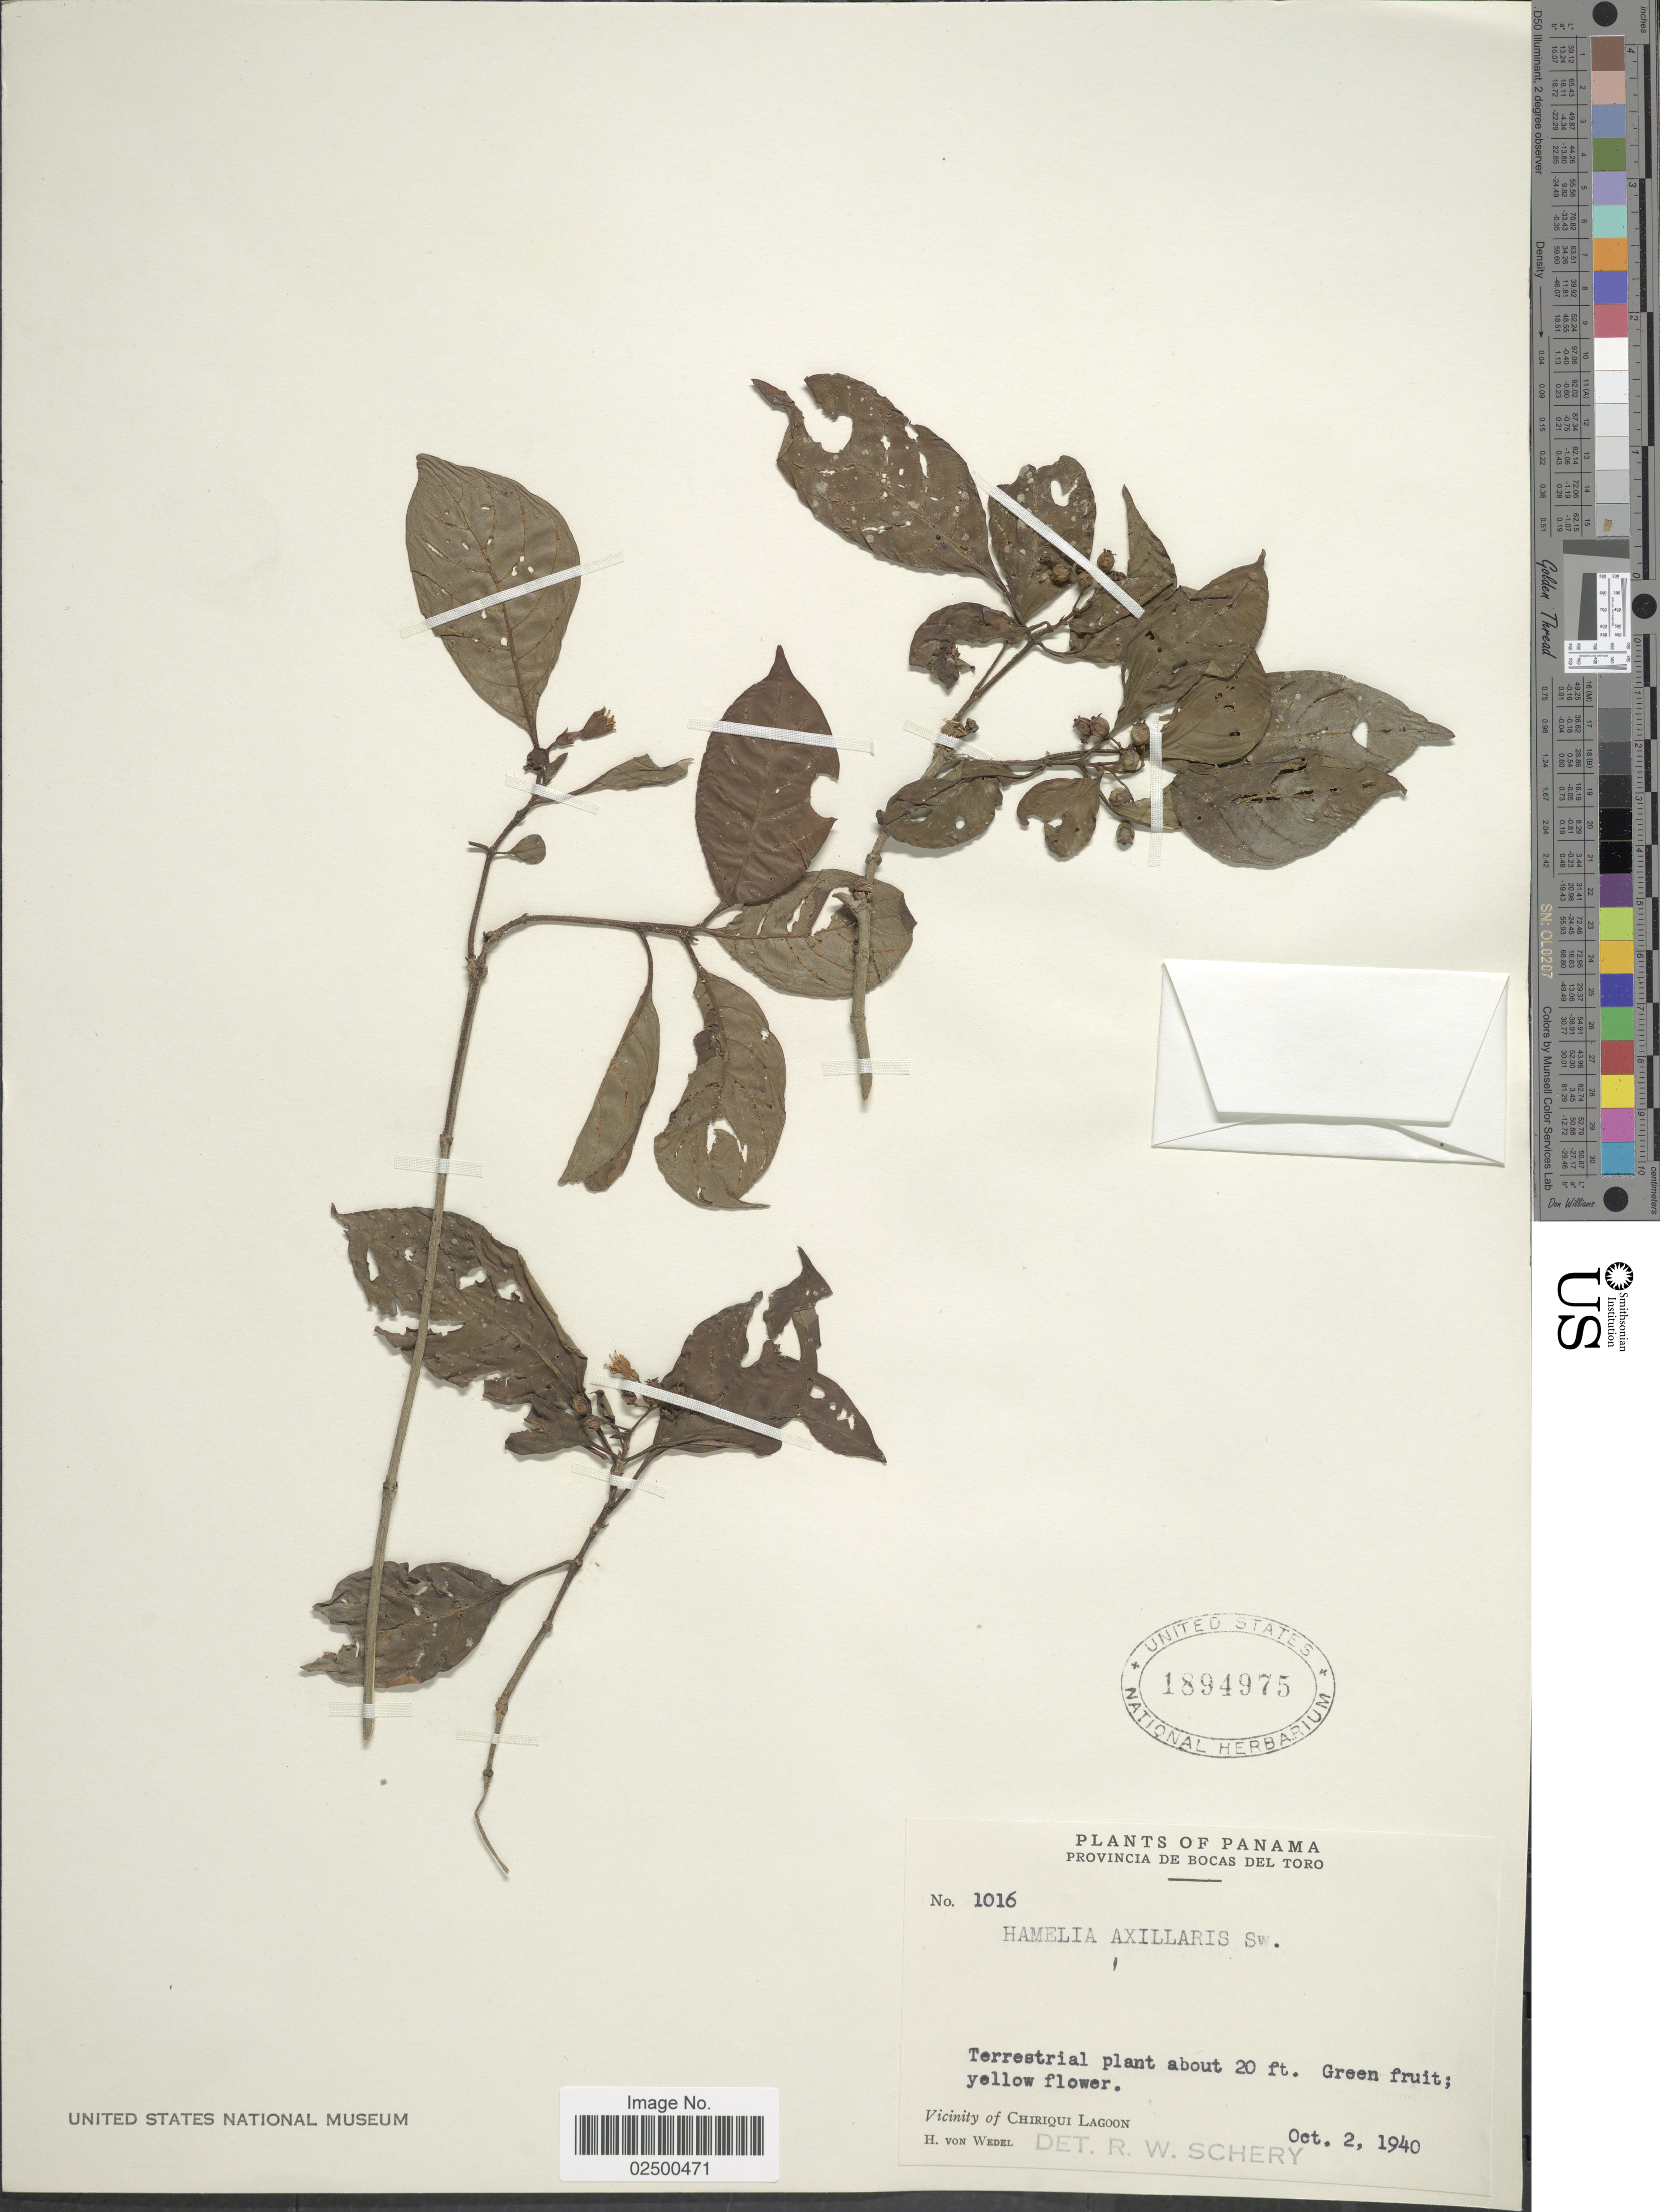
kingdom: Plantae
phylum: Tracheophyta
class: Magnoliopsida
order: Gentianales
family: Rubiaceae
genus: Hamelia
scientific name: Hamelia axillaris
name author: Sw.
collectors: H. von Wedel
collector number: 1016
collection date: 1940-10-02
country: Panama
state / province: Bocas del Toro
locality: Provincia de Bocas del Toro, Vicinity of Chiriqui Lagoon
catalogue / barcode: US 1894975